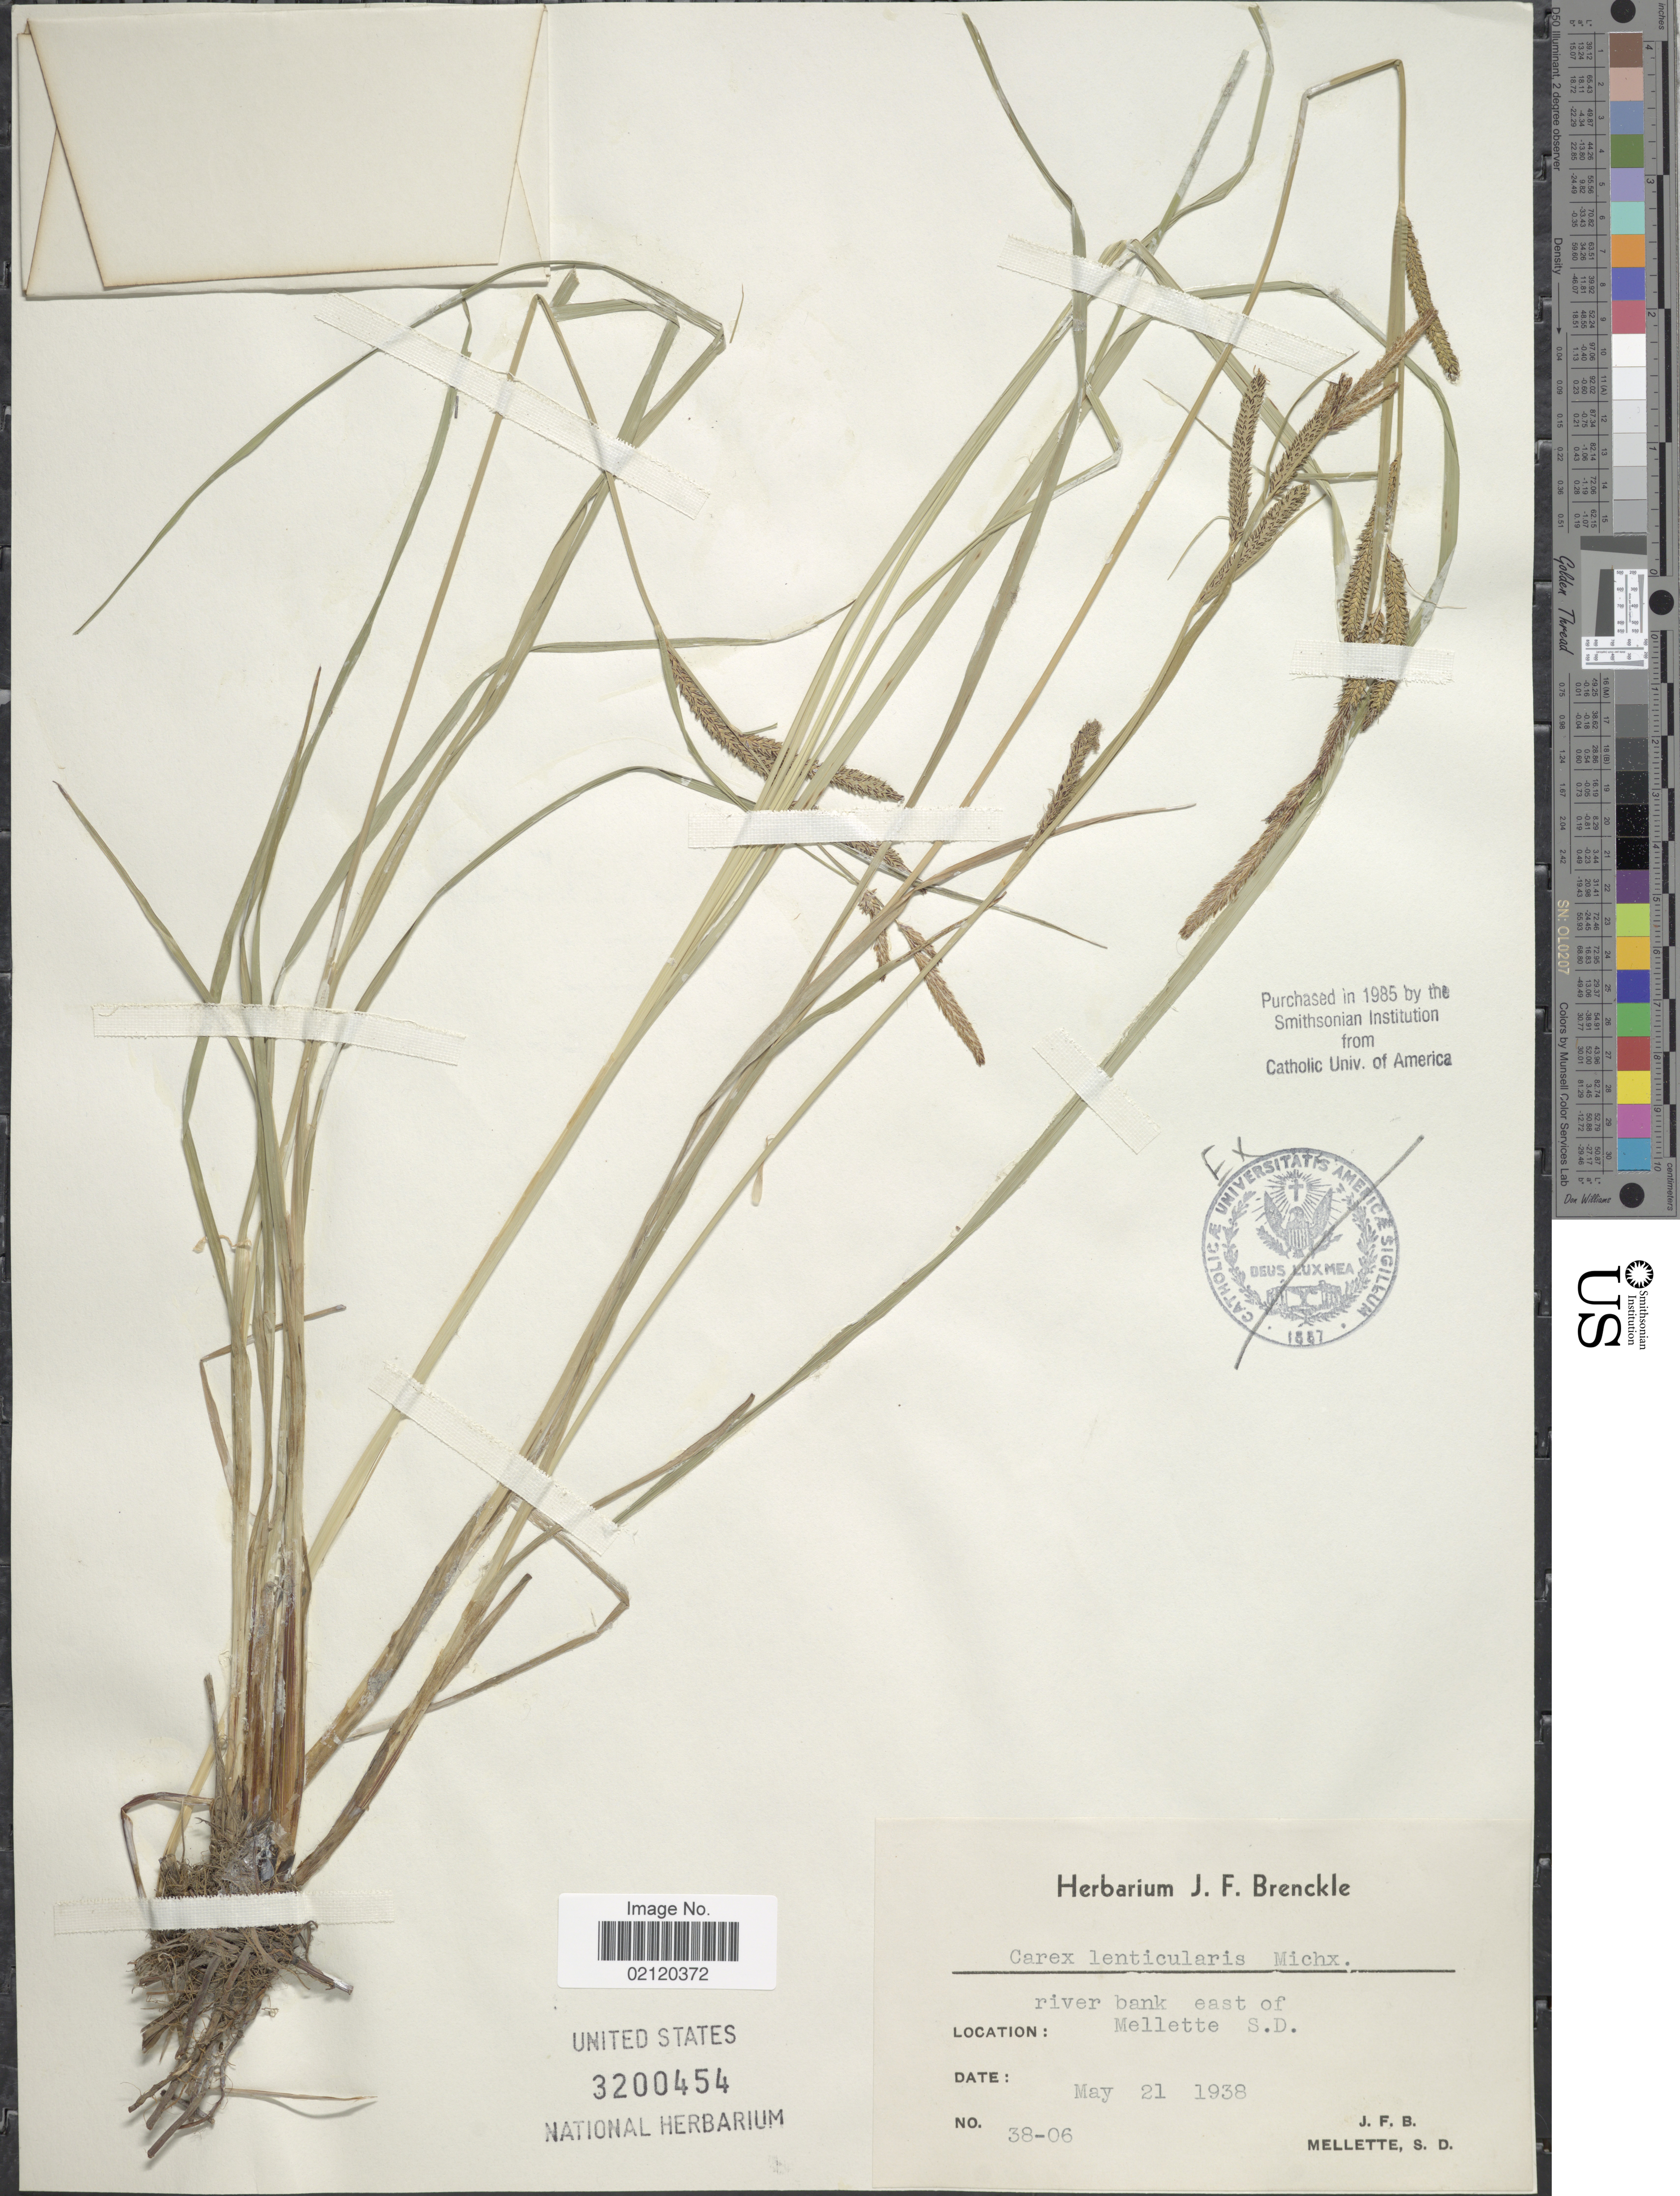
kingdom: Plantae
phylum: Tracheophyta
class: Liliopsida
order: Poales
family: Cyperaceae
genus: Carex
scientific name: Carex lenticularis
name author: Michx.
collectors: J. Brenckle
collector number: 38-06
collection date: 1938-05-21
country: United States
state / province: South Dakota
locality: River bank east of Mellette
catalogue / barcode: US 3200454